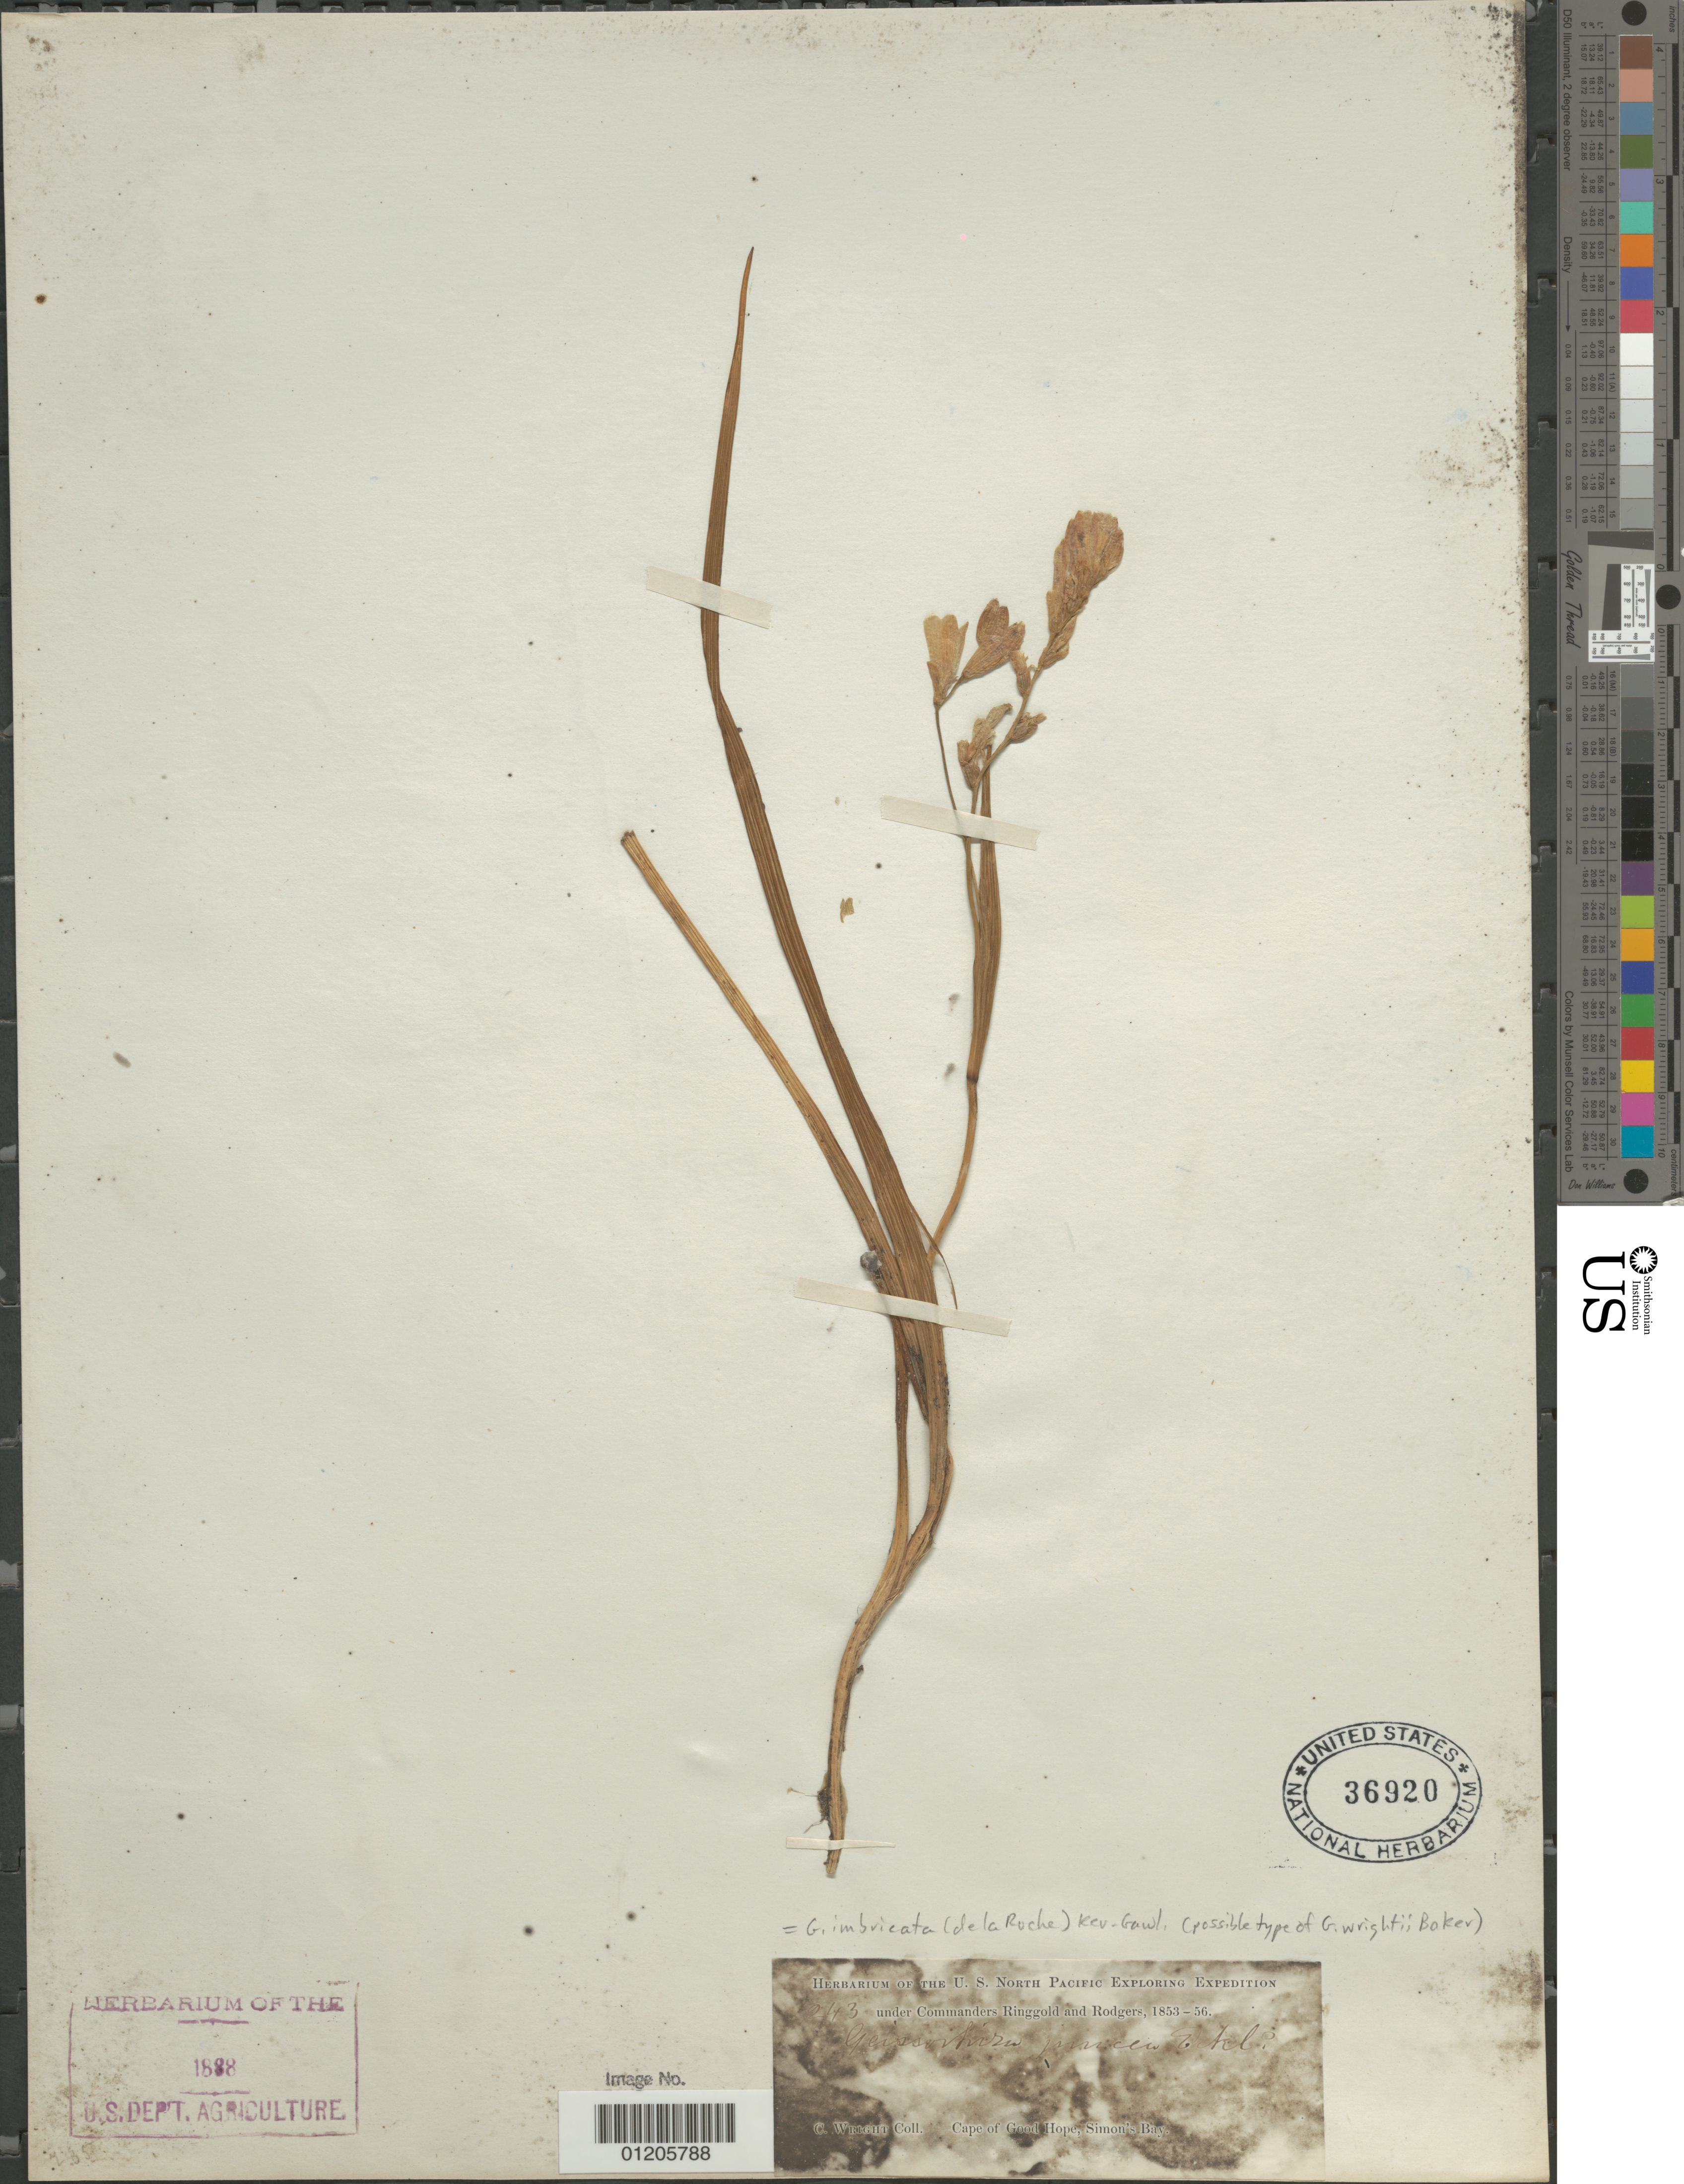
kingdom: Plantae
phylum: Tracheophyta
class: Liliopsida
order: Asparagales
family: Iridaceae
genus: Geissorhiza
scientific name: Geissorhiza imbricata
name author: (D. Delaroche) Ker Gawl.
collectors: C. Wright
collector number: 243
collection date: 1853/1856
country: South Africa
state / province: Western Cape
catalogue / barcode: US 36920